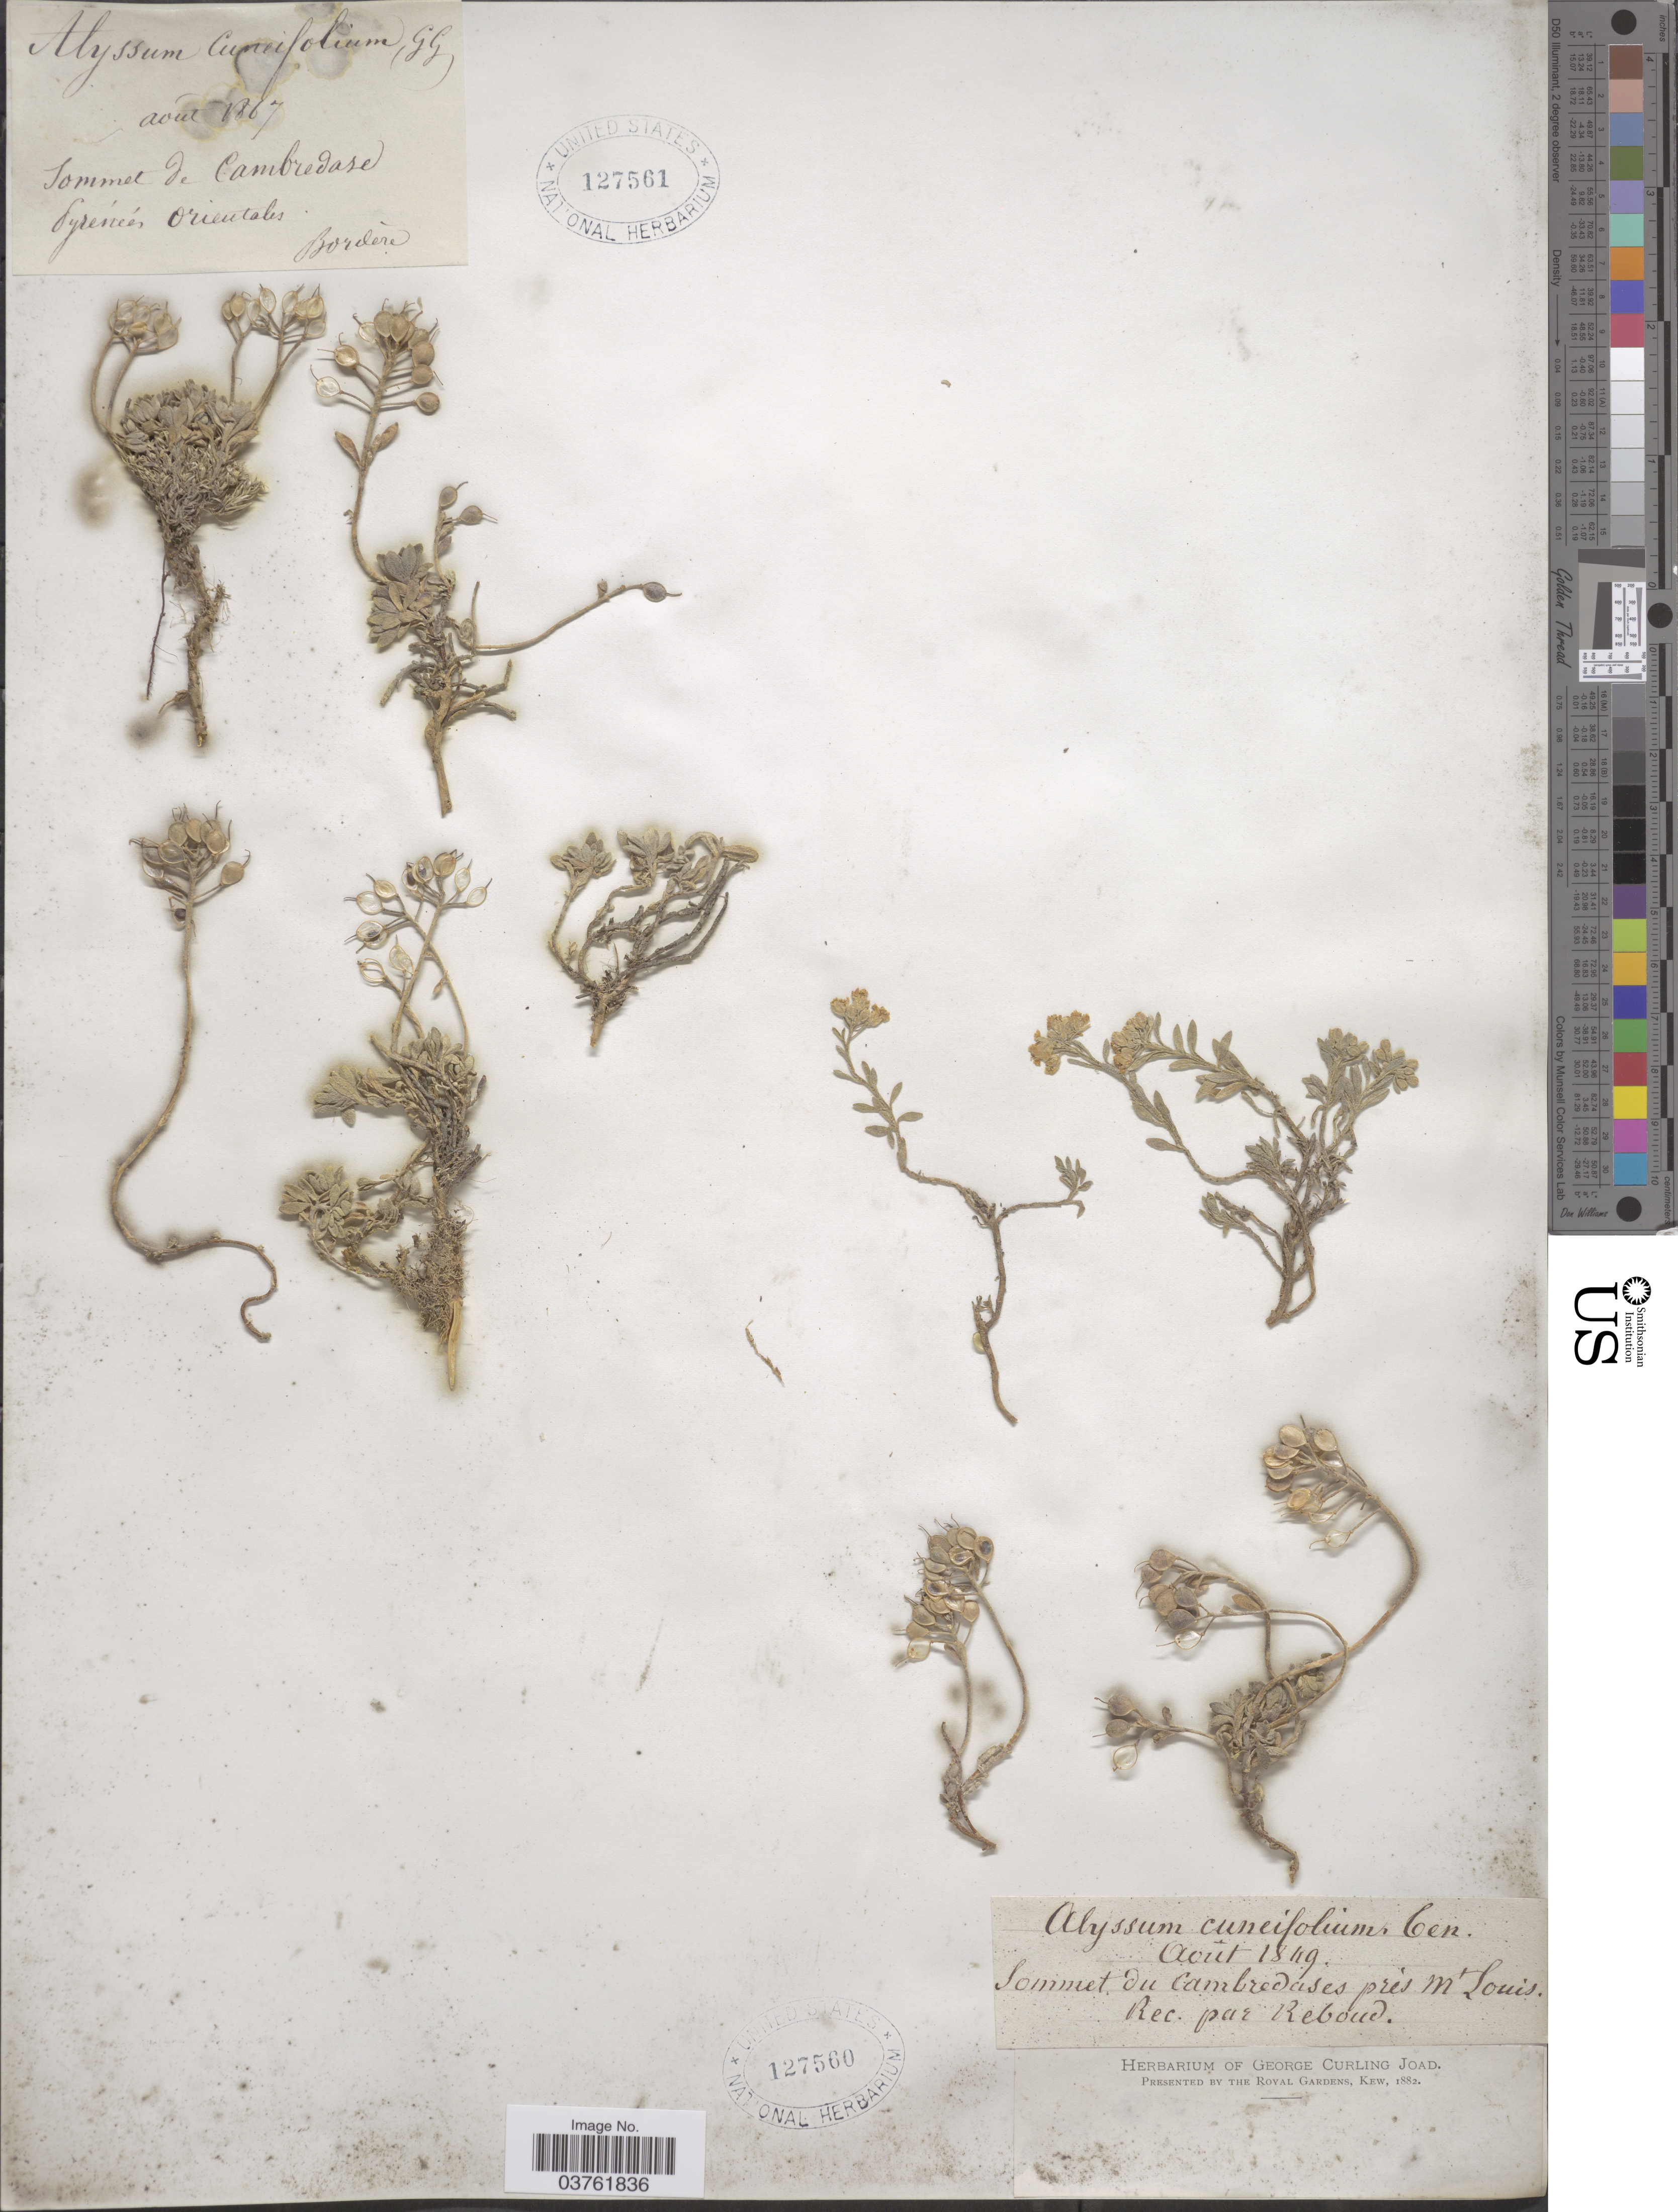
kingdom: Plantae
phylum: Tracheophyta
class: Magnoliopsida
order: Brassicales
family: Brassicaceae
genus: Alyssum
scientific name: Alyssum cuneifolium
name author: Ten.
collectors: -. Reboud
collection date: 1849-08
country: France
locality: Sommet du cambredases près Mt Louis.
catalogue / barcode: US 127560